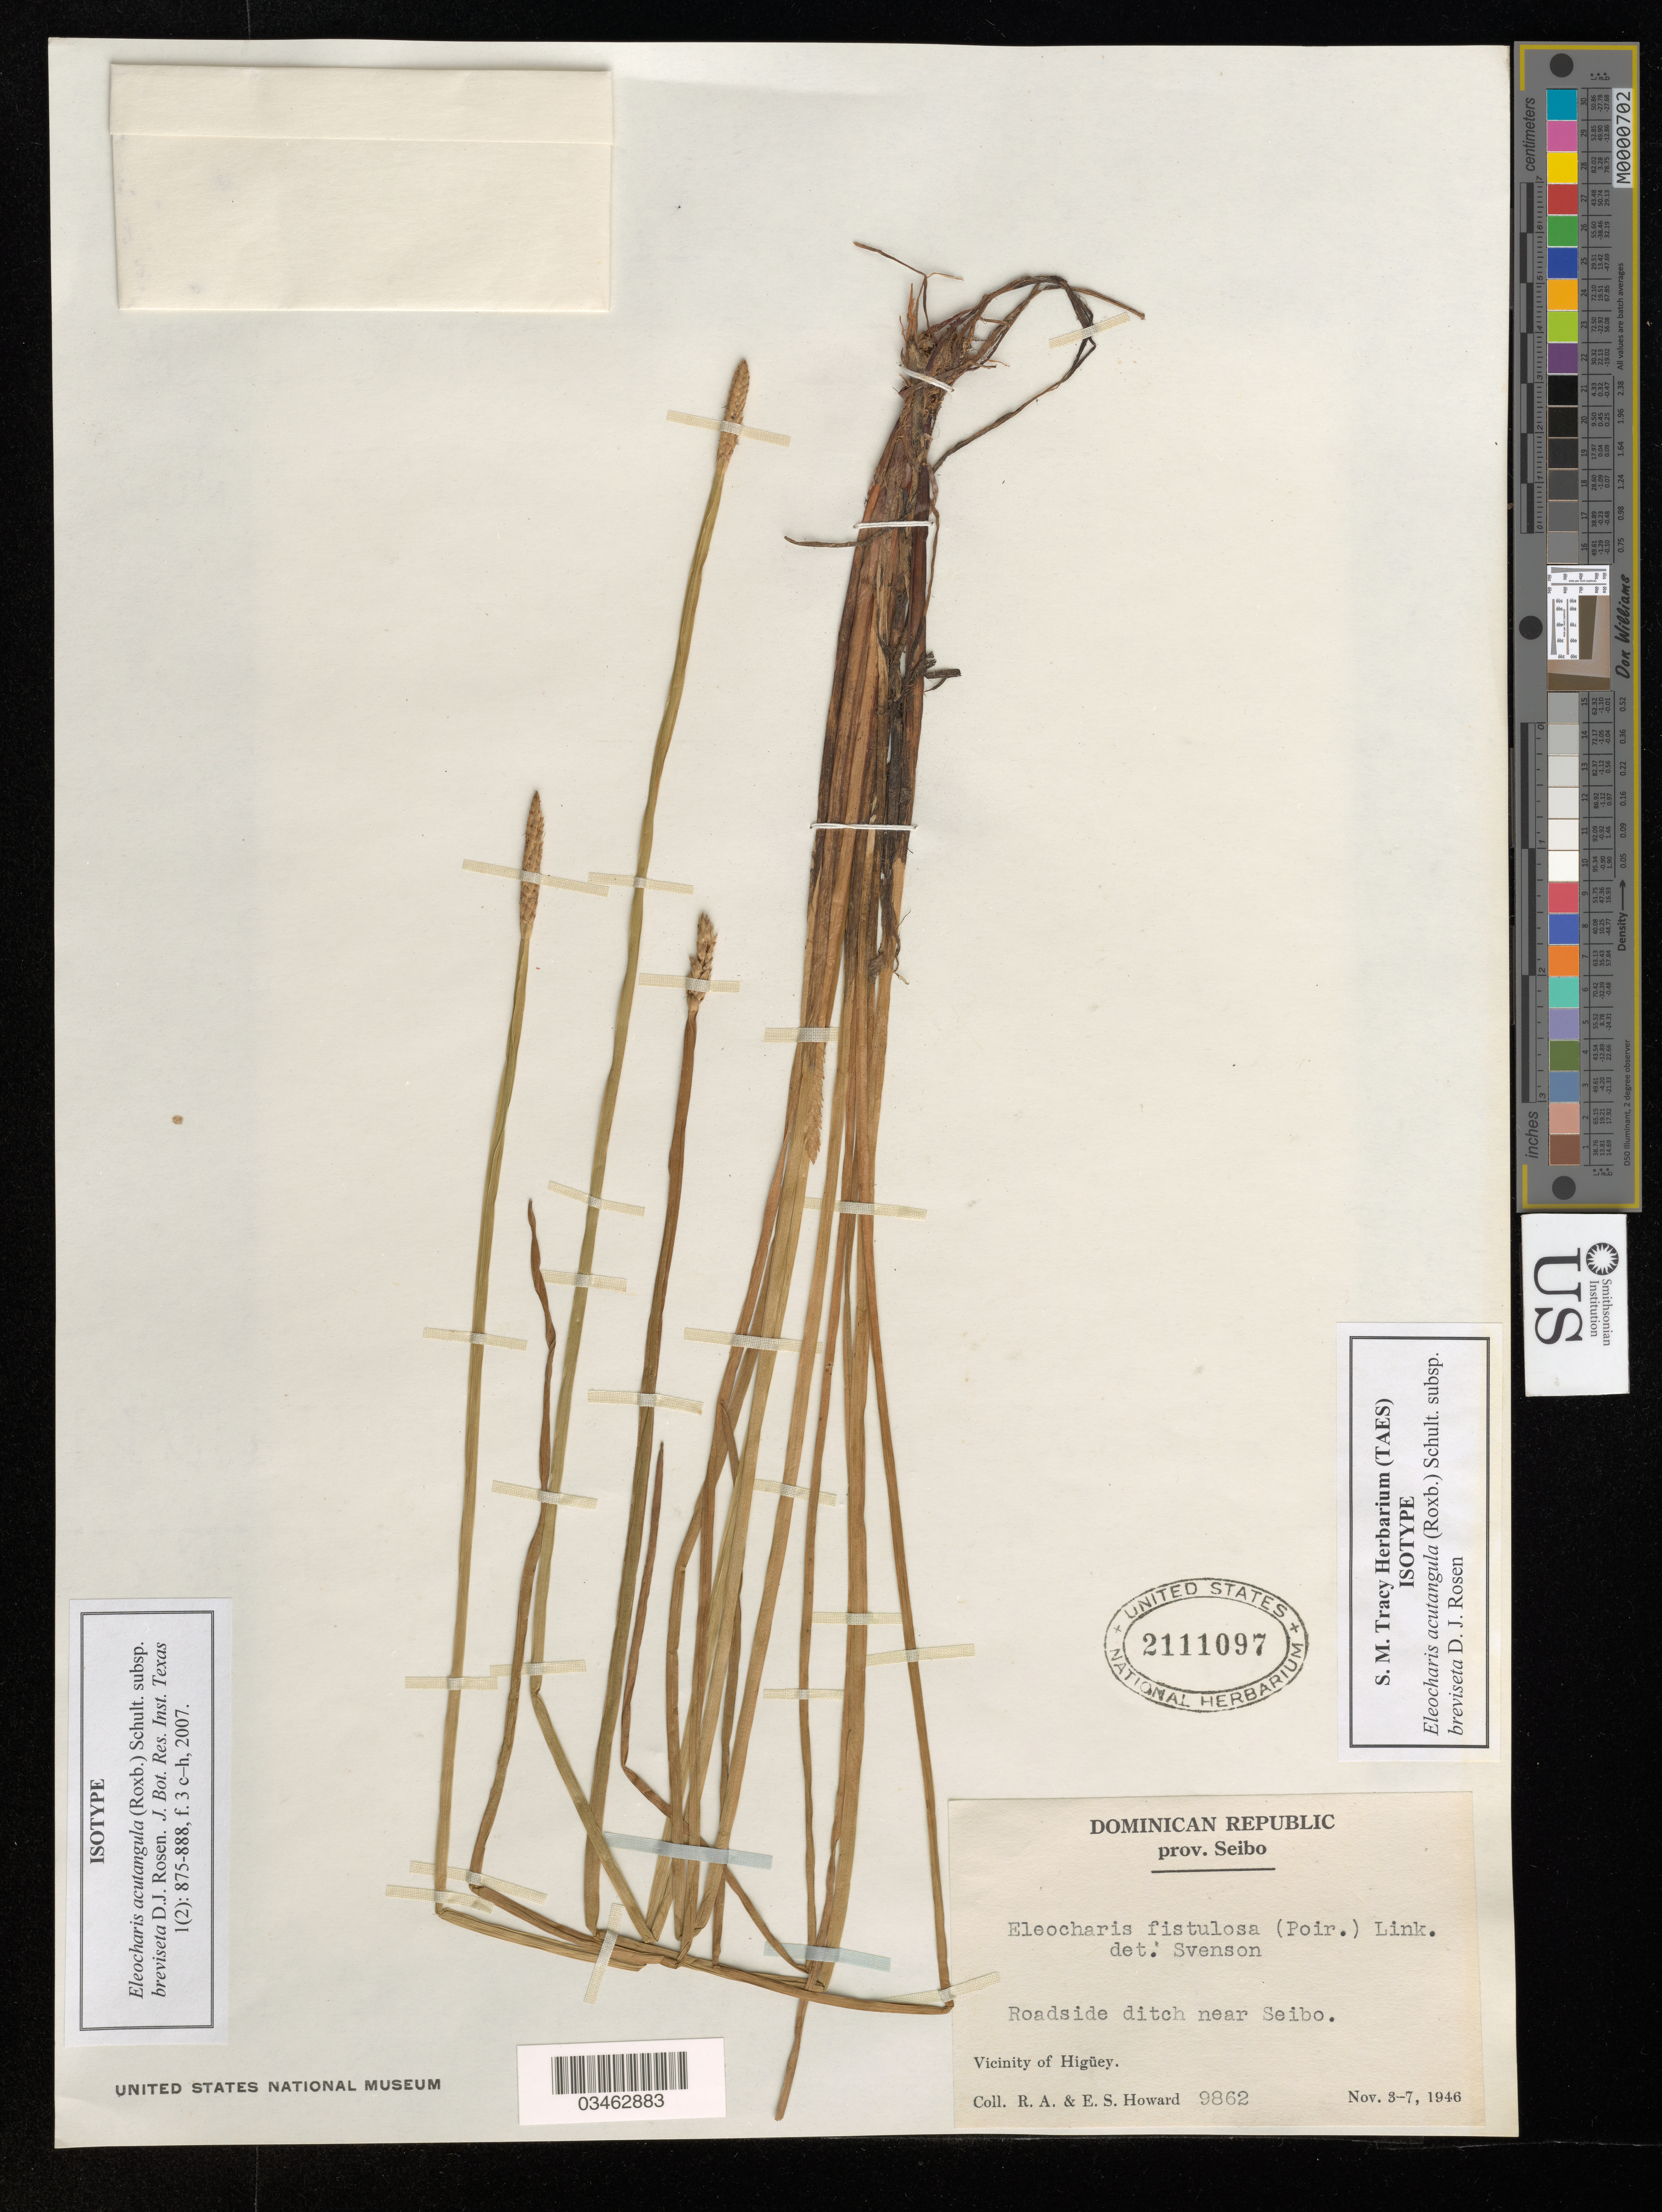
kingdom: Plantae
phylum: Tracheophyta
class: Liliopsida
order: Poales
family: Cyperaceae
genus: Eleocharis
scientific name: Eleocharis acutangula subsp. breviseta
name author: D.J. Rosen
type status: Isotype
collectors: R. A. Howard & E. S. Howard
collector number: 9862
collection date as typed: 03 Nov 1946 to 07 Nov 1946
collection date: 1946-11-03/1946-11-07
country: Dominican Republic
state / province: El Seibo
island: Hispaniola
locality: Vicinity of Higüey, roadside ditch near Seibo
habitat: Roadside ditch.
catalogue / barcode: US 2111097